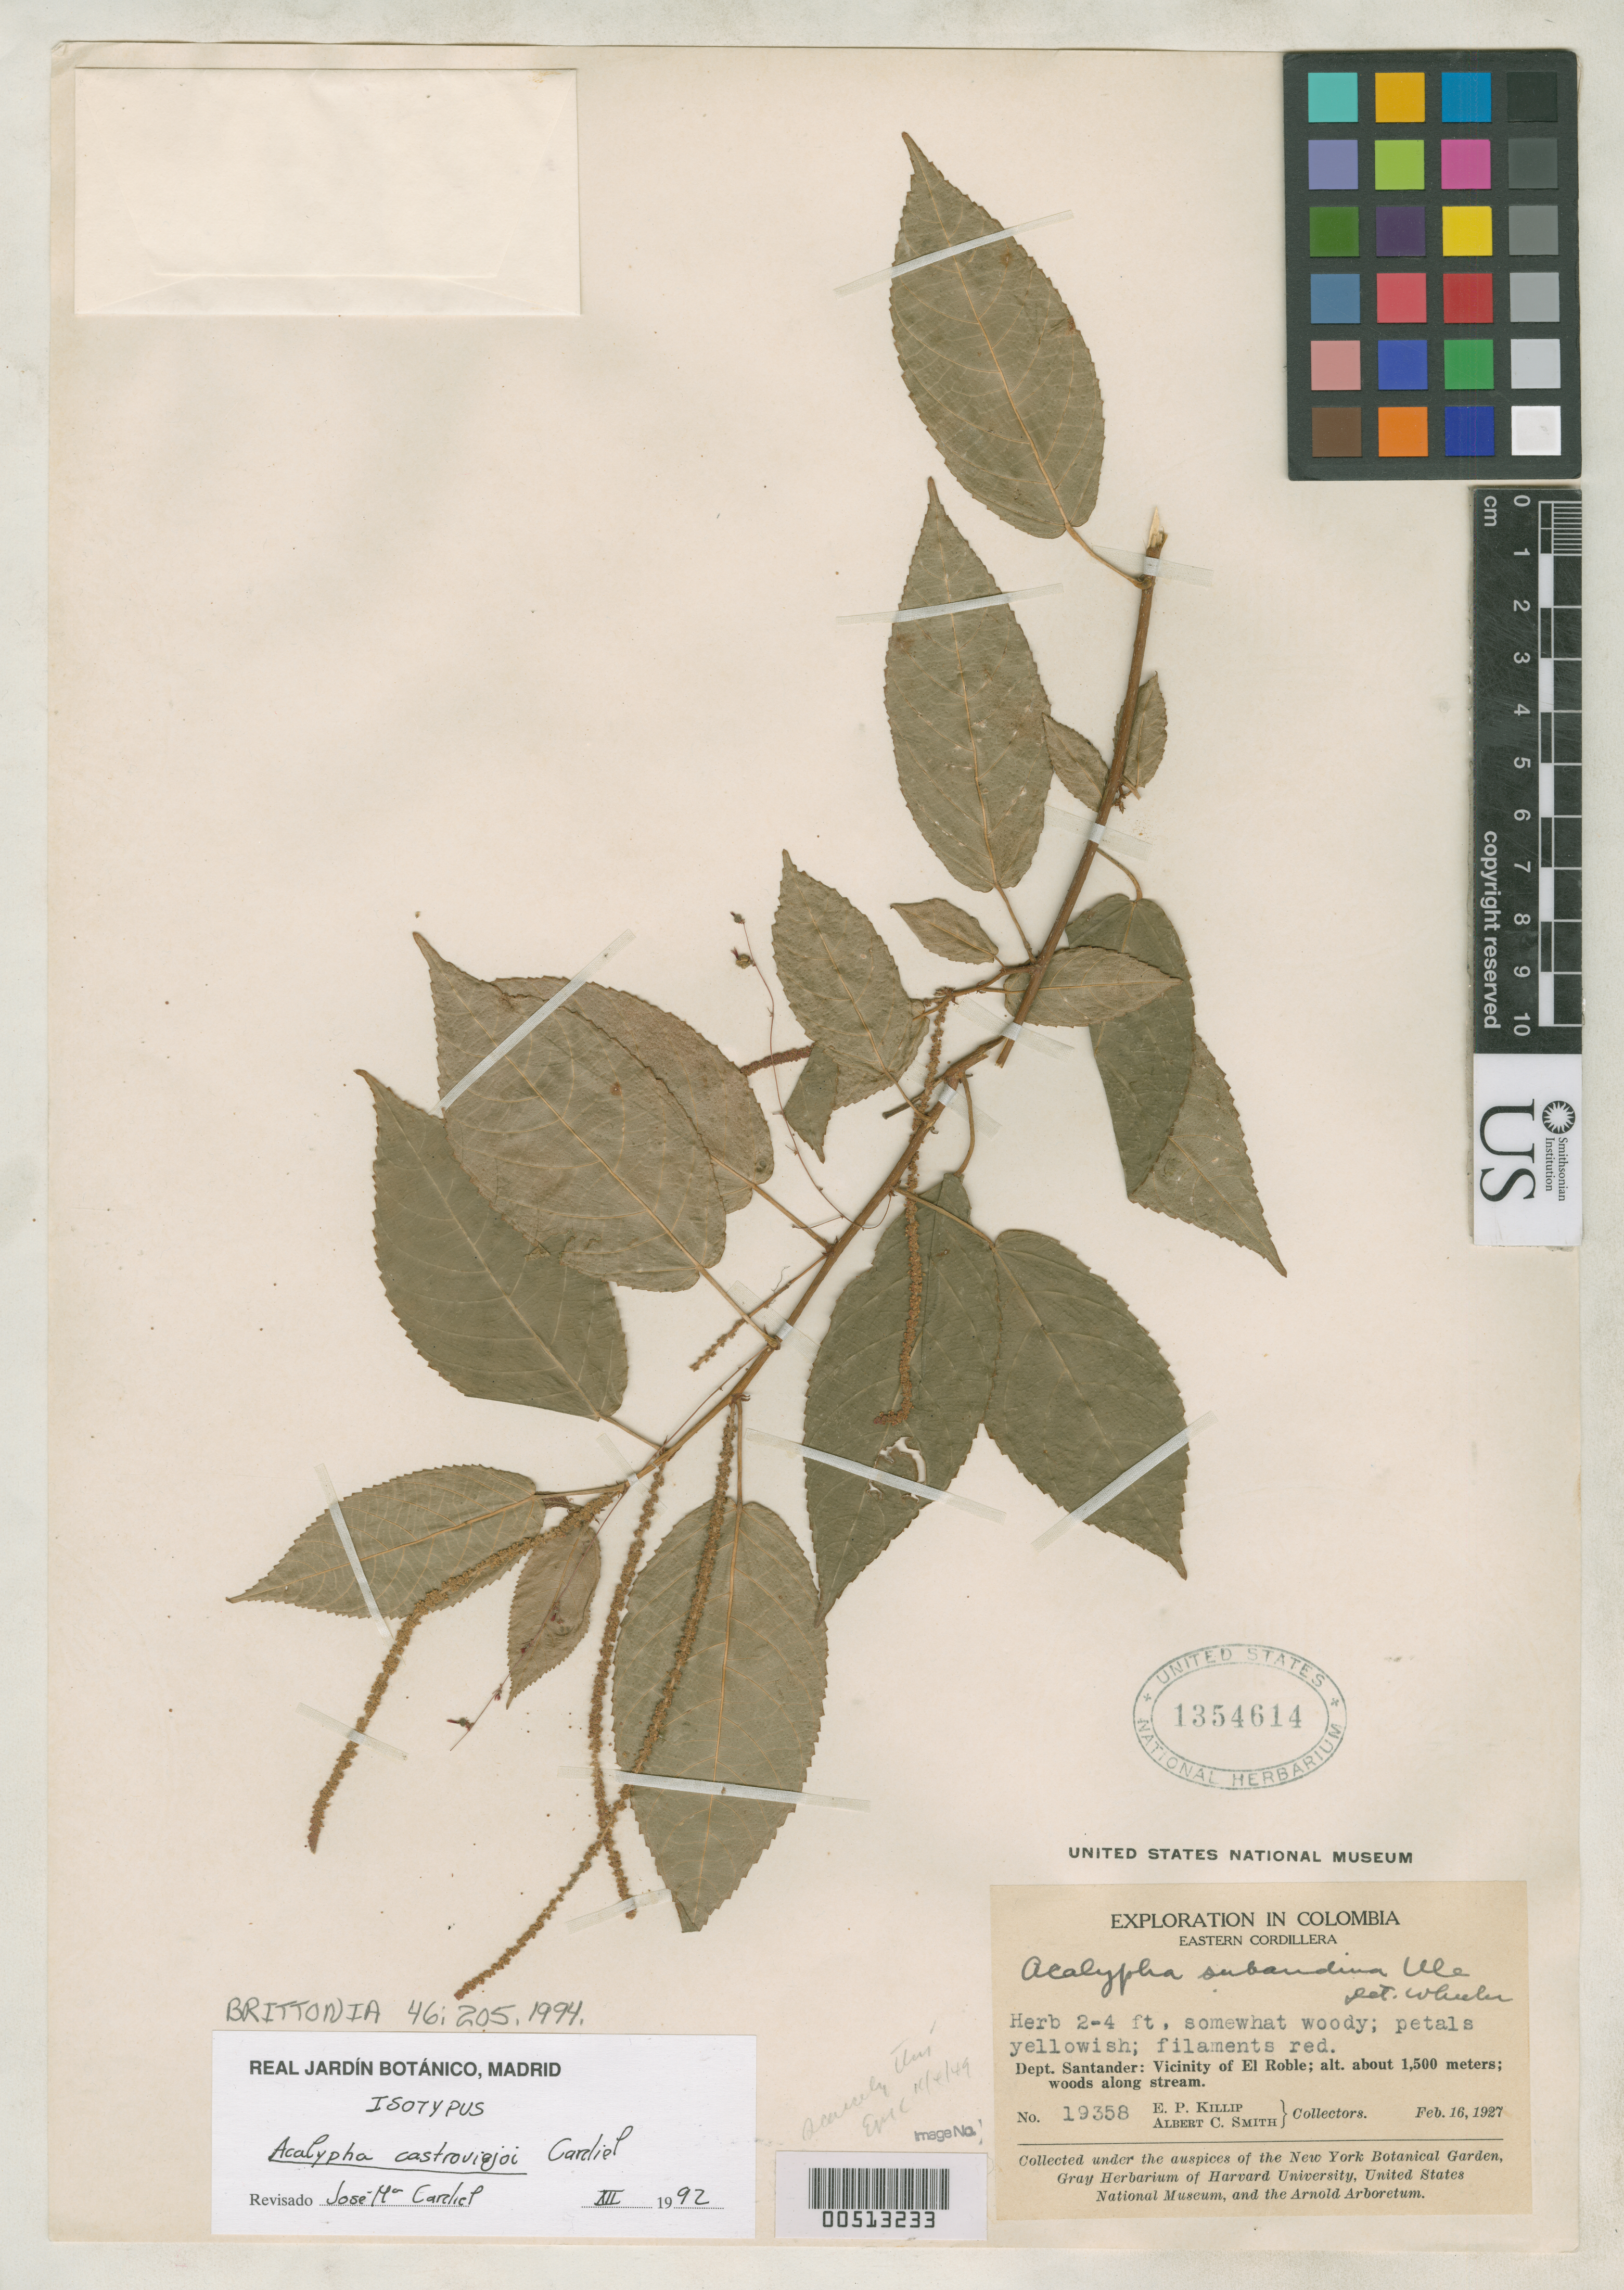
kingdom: Plantae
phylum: Tracheophyta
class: Magnoliopsida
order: Malpighiales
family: Euphorbiaceae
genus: Acalypha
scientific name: Acalypha castroviejoi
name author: Cardiel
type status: Isotype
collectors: E. P. Killip & A. C. Smith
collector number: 19358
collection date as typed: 16 Feb 1927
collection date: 1927-02-16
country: Colombia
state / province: Santander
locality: Eastern Cordillera, vicinity of El Roble.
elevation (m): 1500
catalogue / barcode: US 1354614